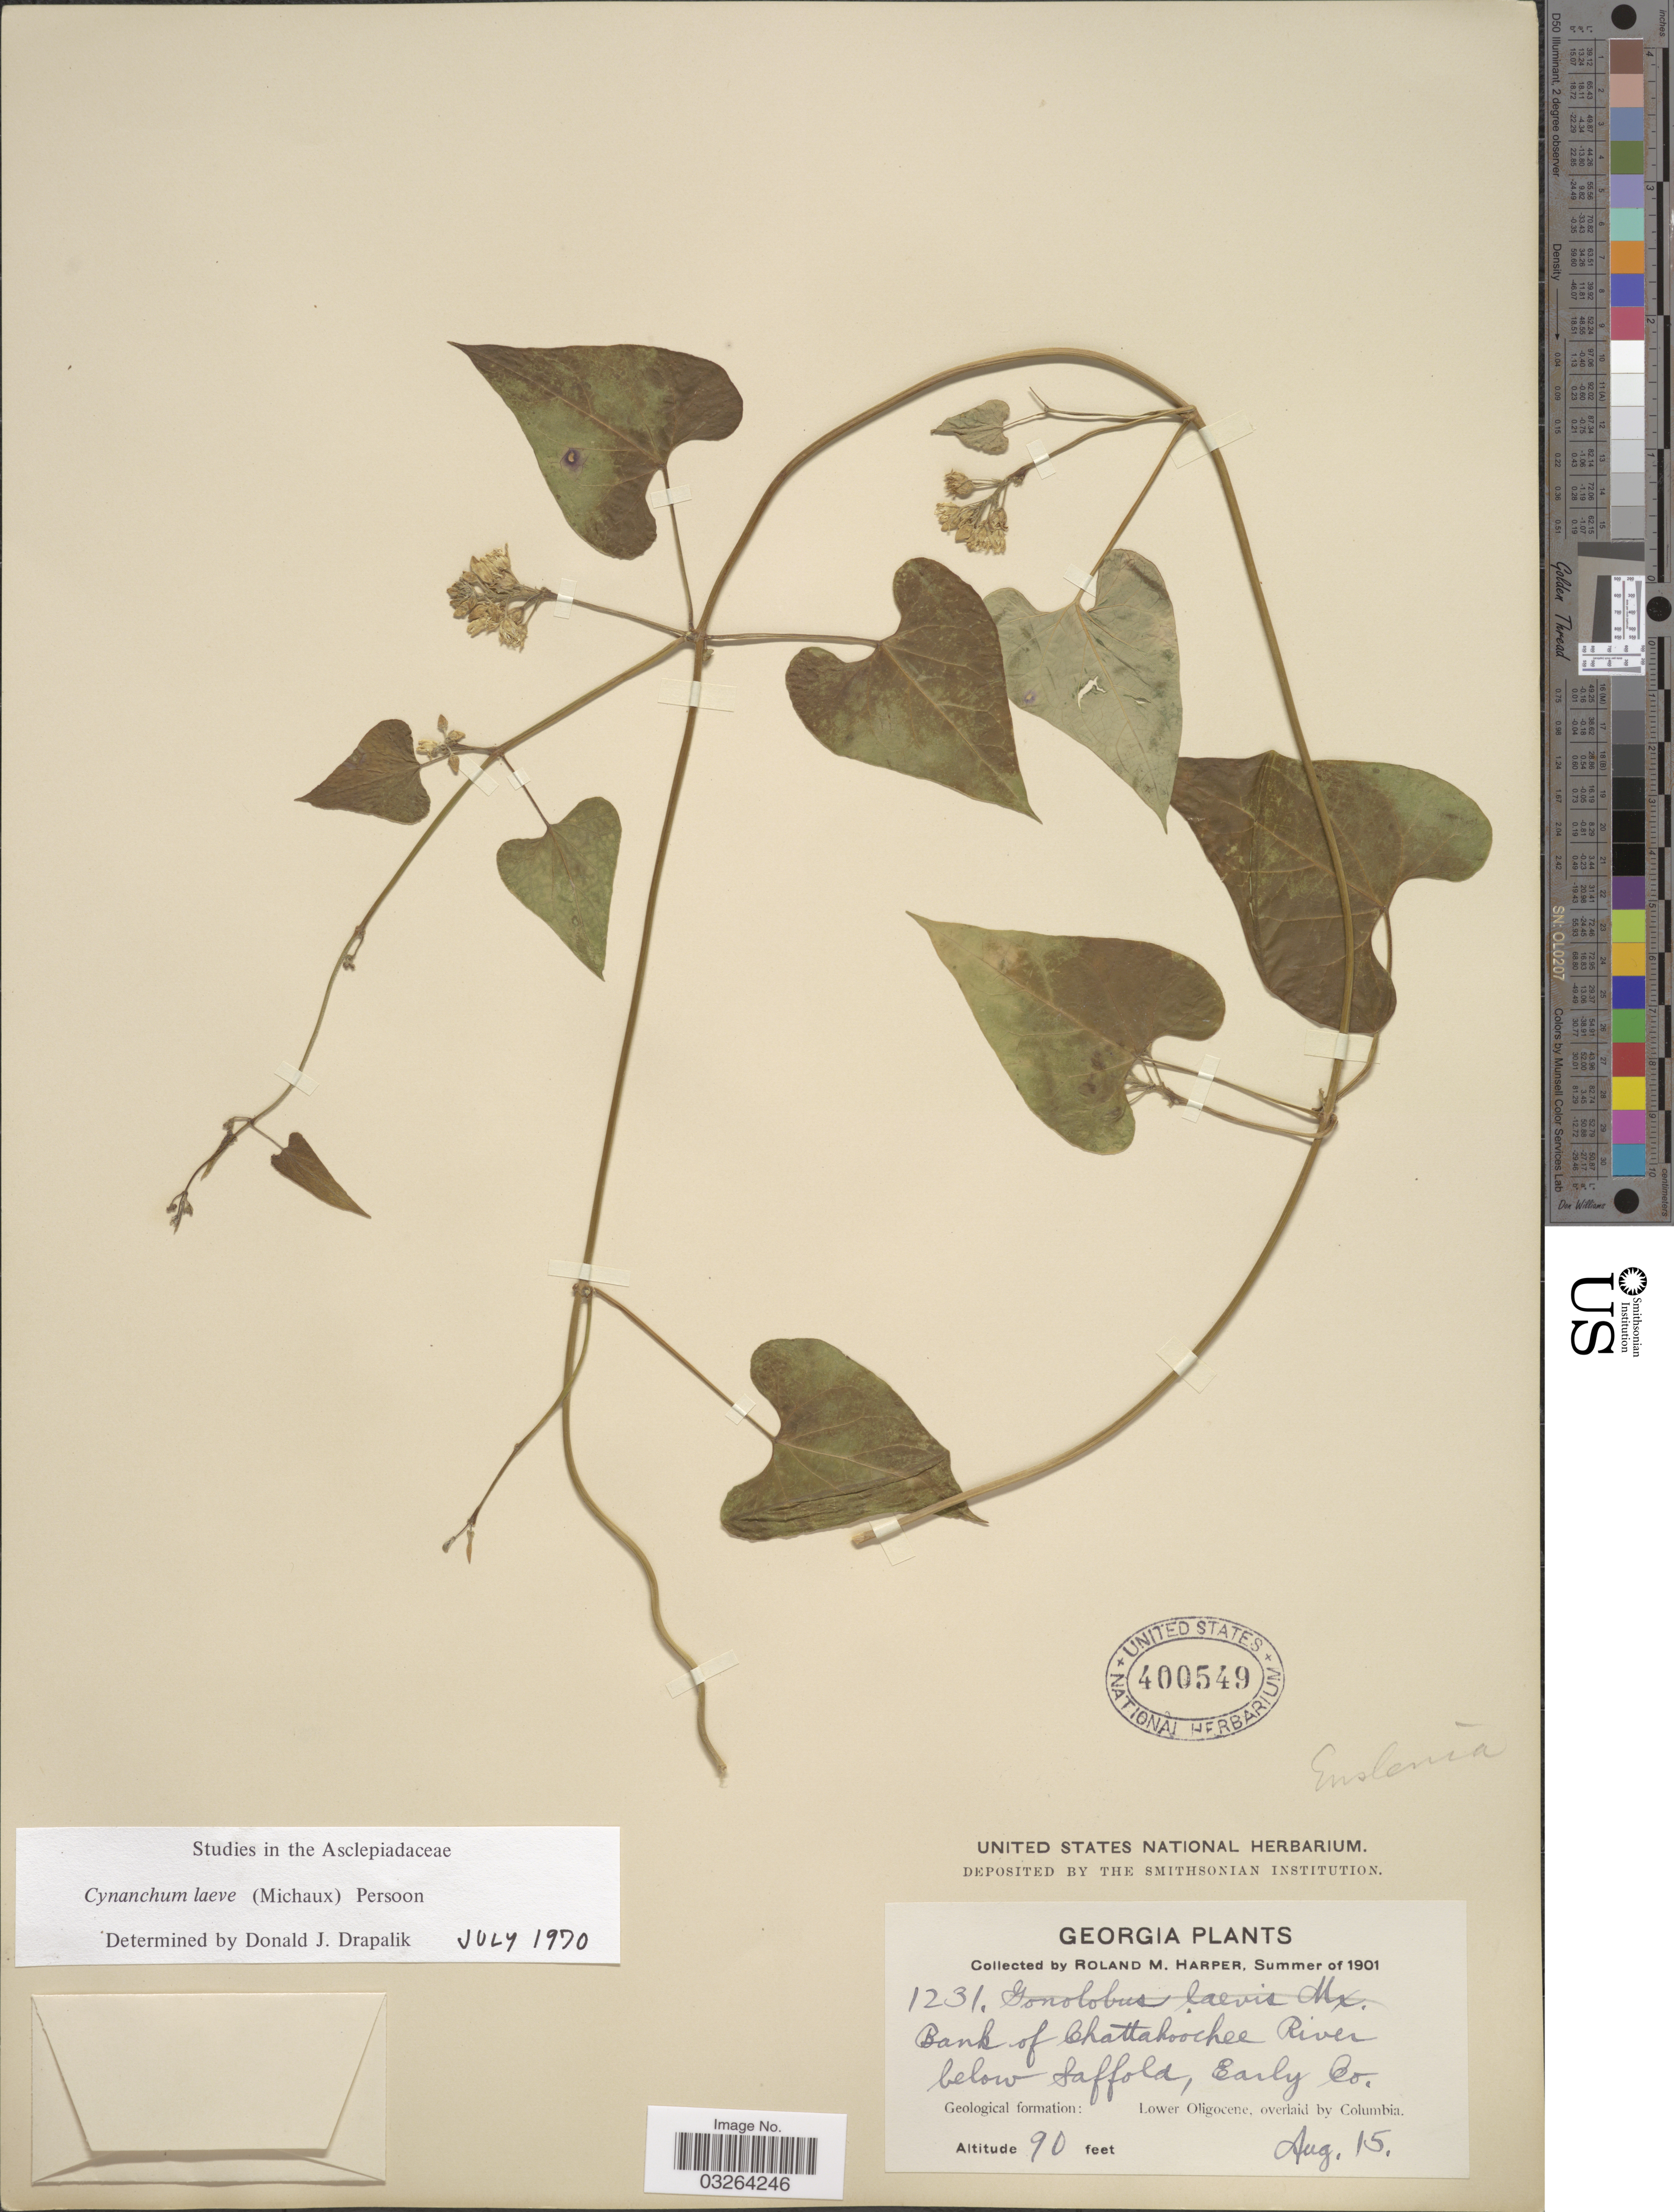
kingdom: Plantae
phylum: Tracheophyta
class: Magnoliopsida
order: Gentianales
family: Apocynaceae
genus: Cynanchum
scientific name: Cynanchum laeve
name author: (Michx.) Pers.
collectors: R. M. Harper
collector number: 1231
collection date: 1901-08-15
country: United States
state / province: Georgia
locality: Bank of Chattahoochee River below Saffold, Early Co. Geological formation: Lower Oligocene, overlaid by Columbia.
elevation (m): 27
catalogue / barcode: US 400549